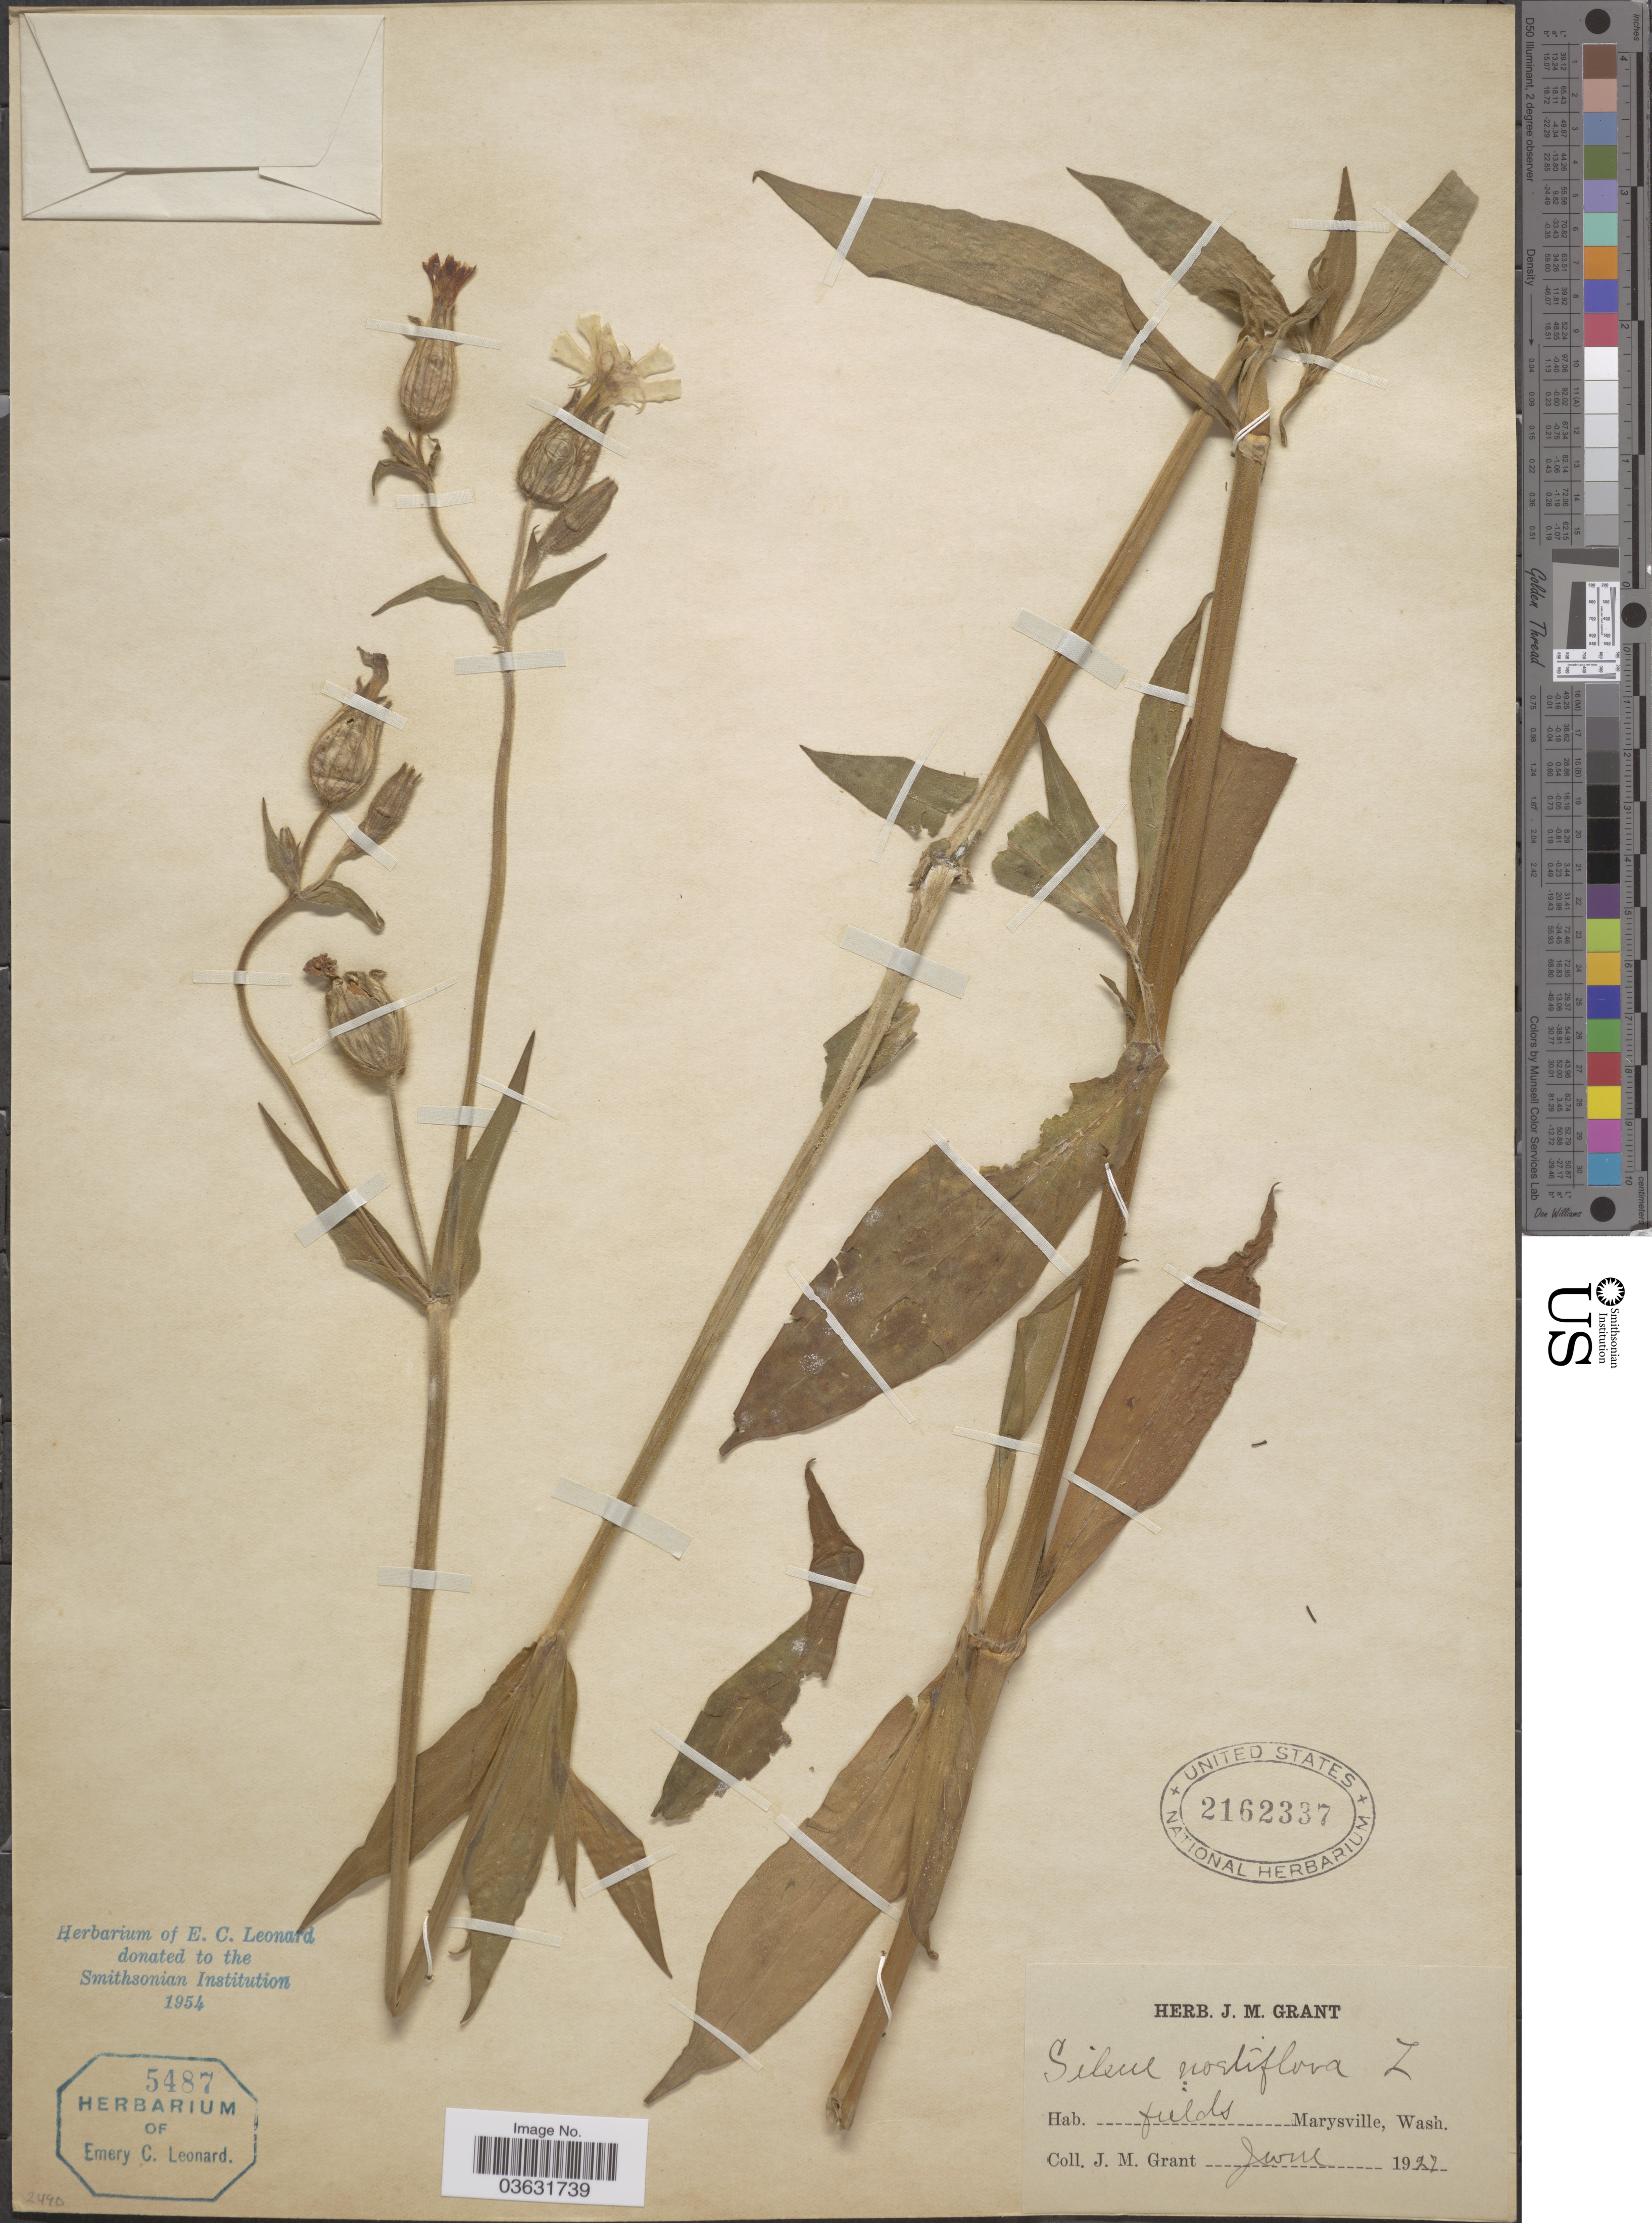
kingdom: Plantae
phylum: Tracheophyta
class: Magnoliopsida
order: Caryophyllales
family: Caryophyllaceae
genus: Silene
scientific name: Silene noctiflora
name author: L.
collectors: J. M. Grant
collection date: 1927-06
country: United States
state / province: Washington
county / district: Snohomish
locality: Marysville.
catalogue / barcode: US 2162337